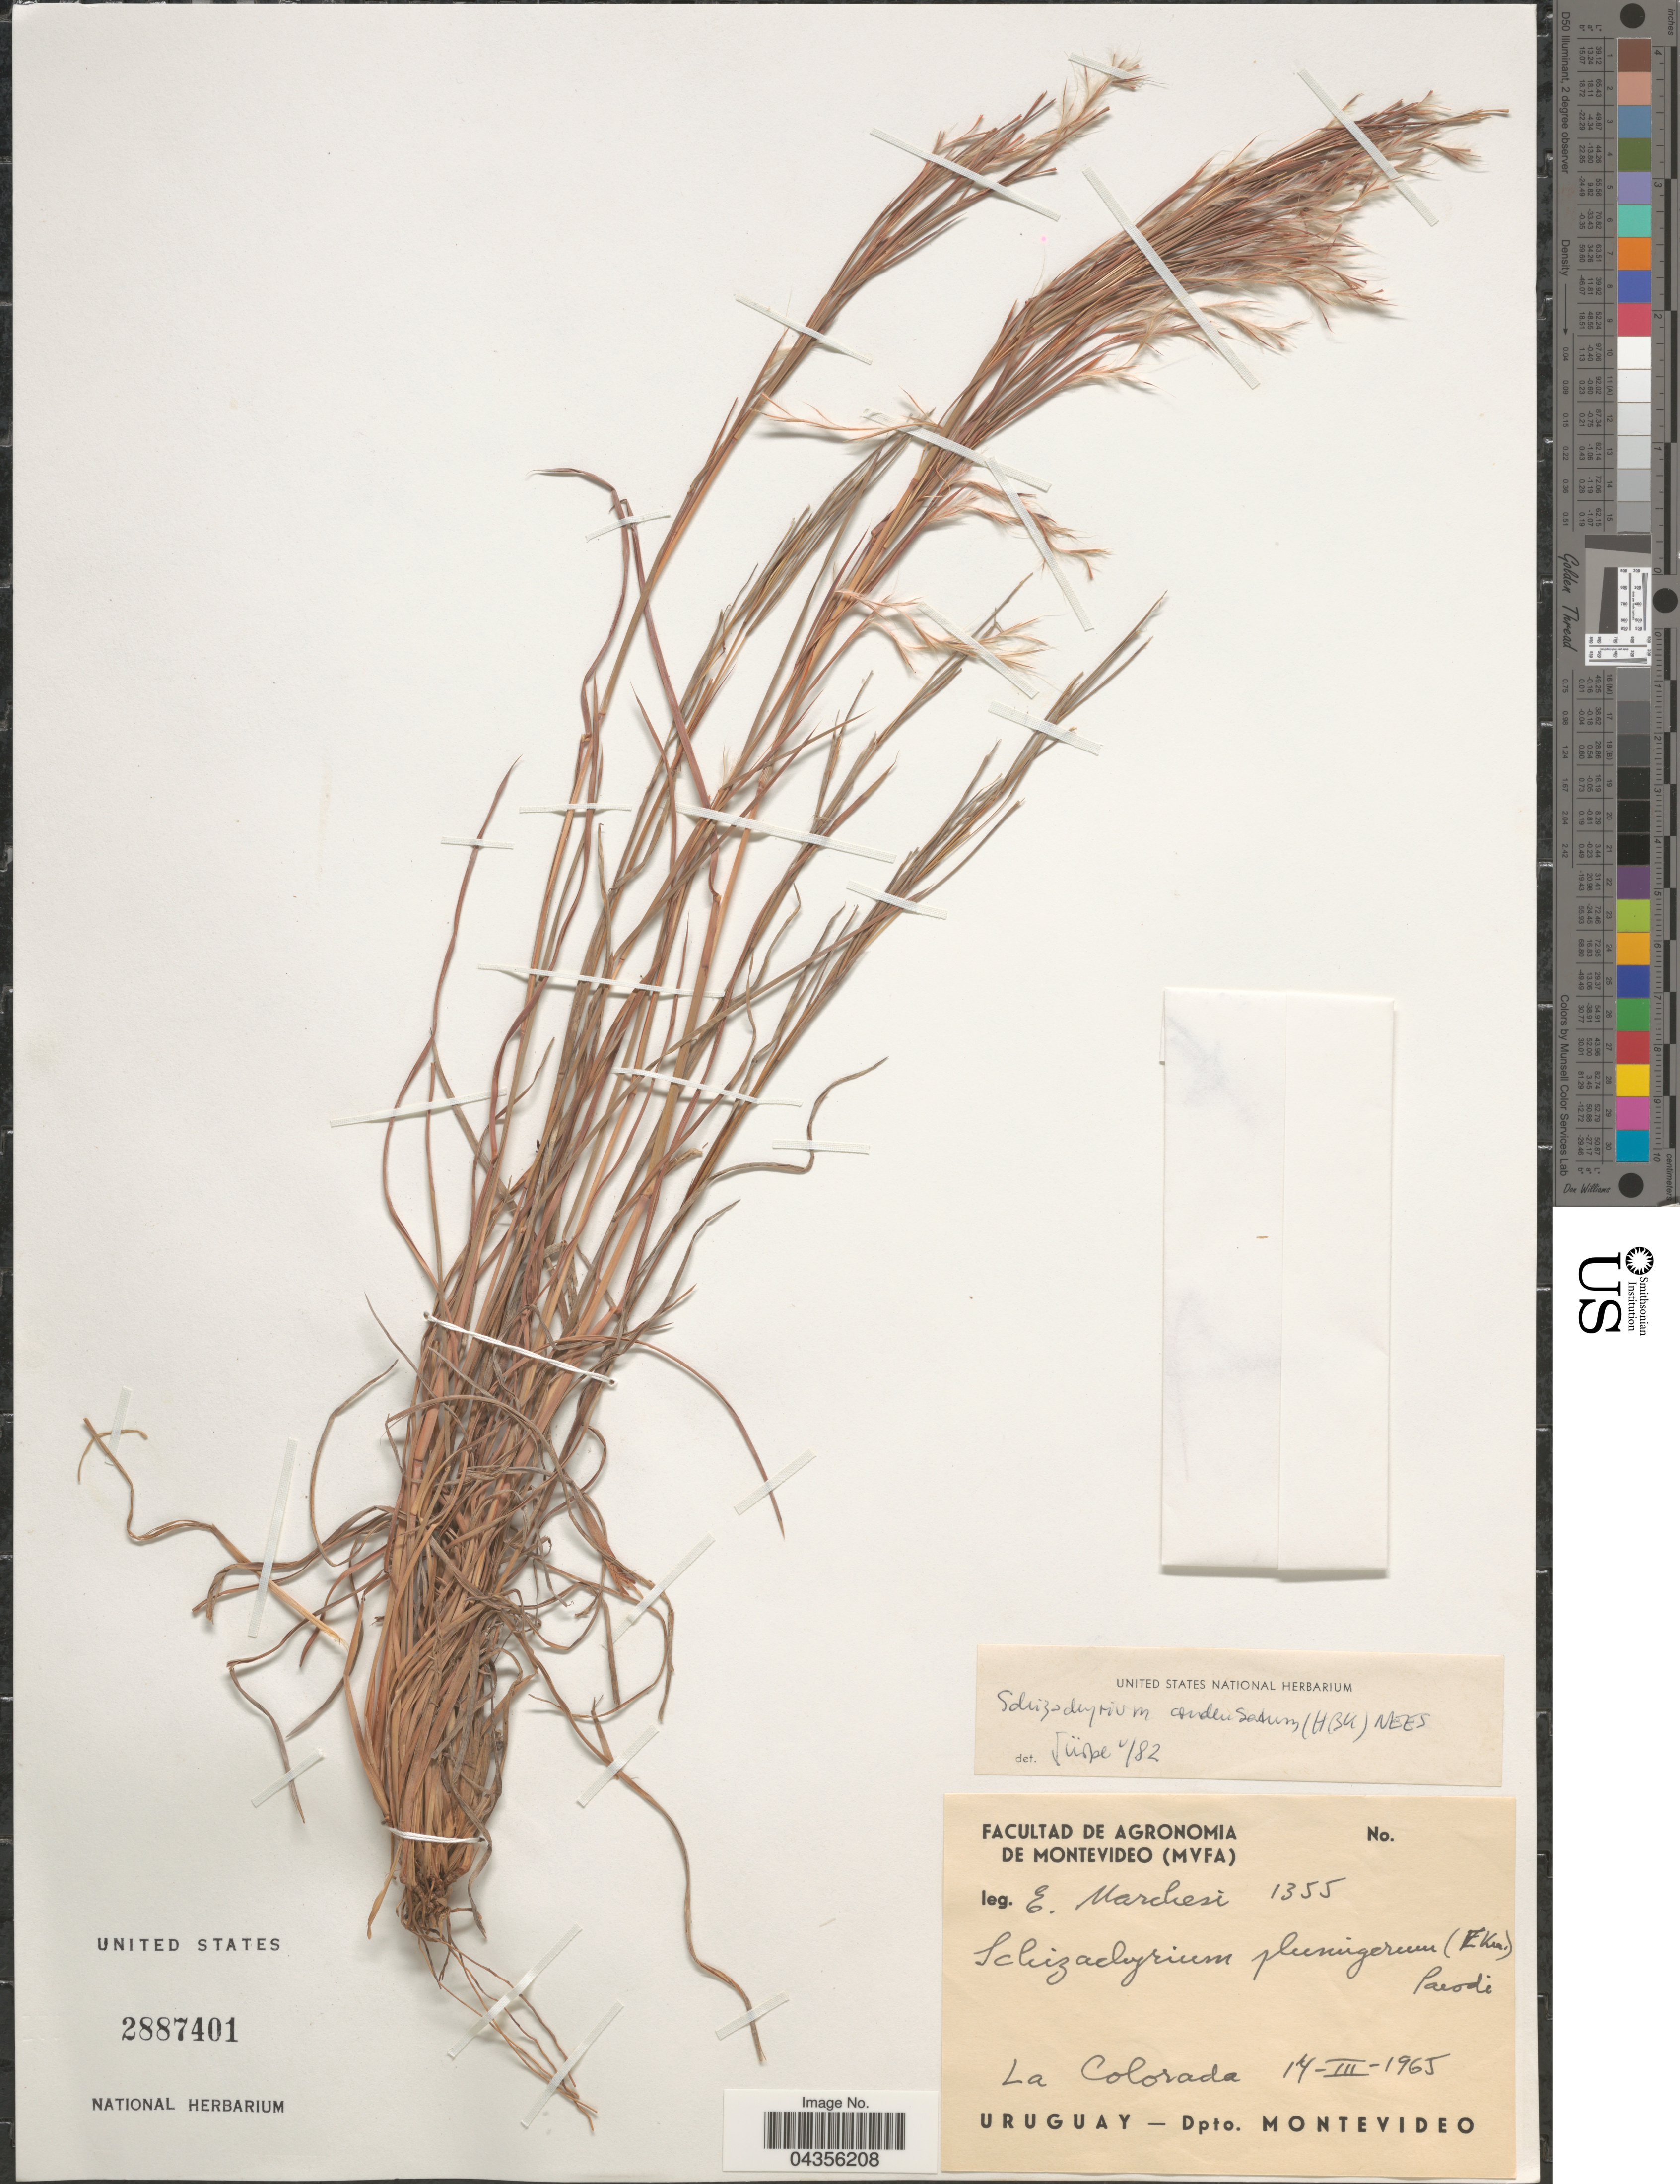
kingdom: Plantae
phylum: Tracheophyta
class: Liliopsida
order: Poales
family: Poaceae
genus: Schizachyrium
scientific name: Schizachyrium condensatum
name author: (Kunth) Nees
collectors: E. H. Marchesi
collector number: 1355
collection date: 1965-03-14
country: Uruguay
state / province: Montevideo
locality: La Colorada. Dpto. Montevideo.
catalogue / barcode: US 2887401